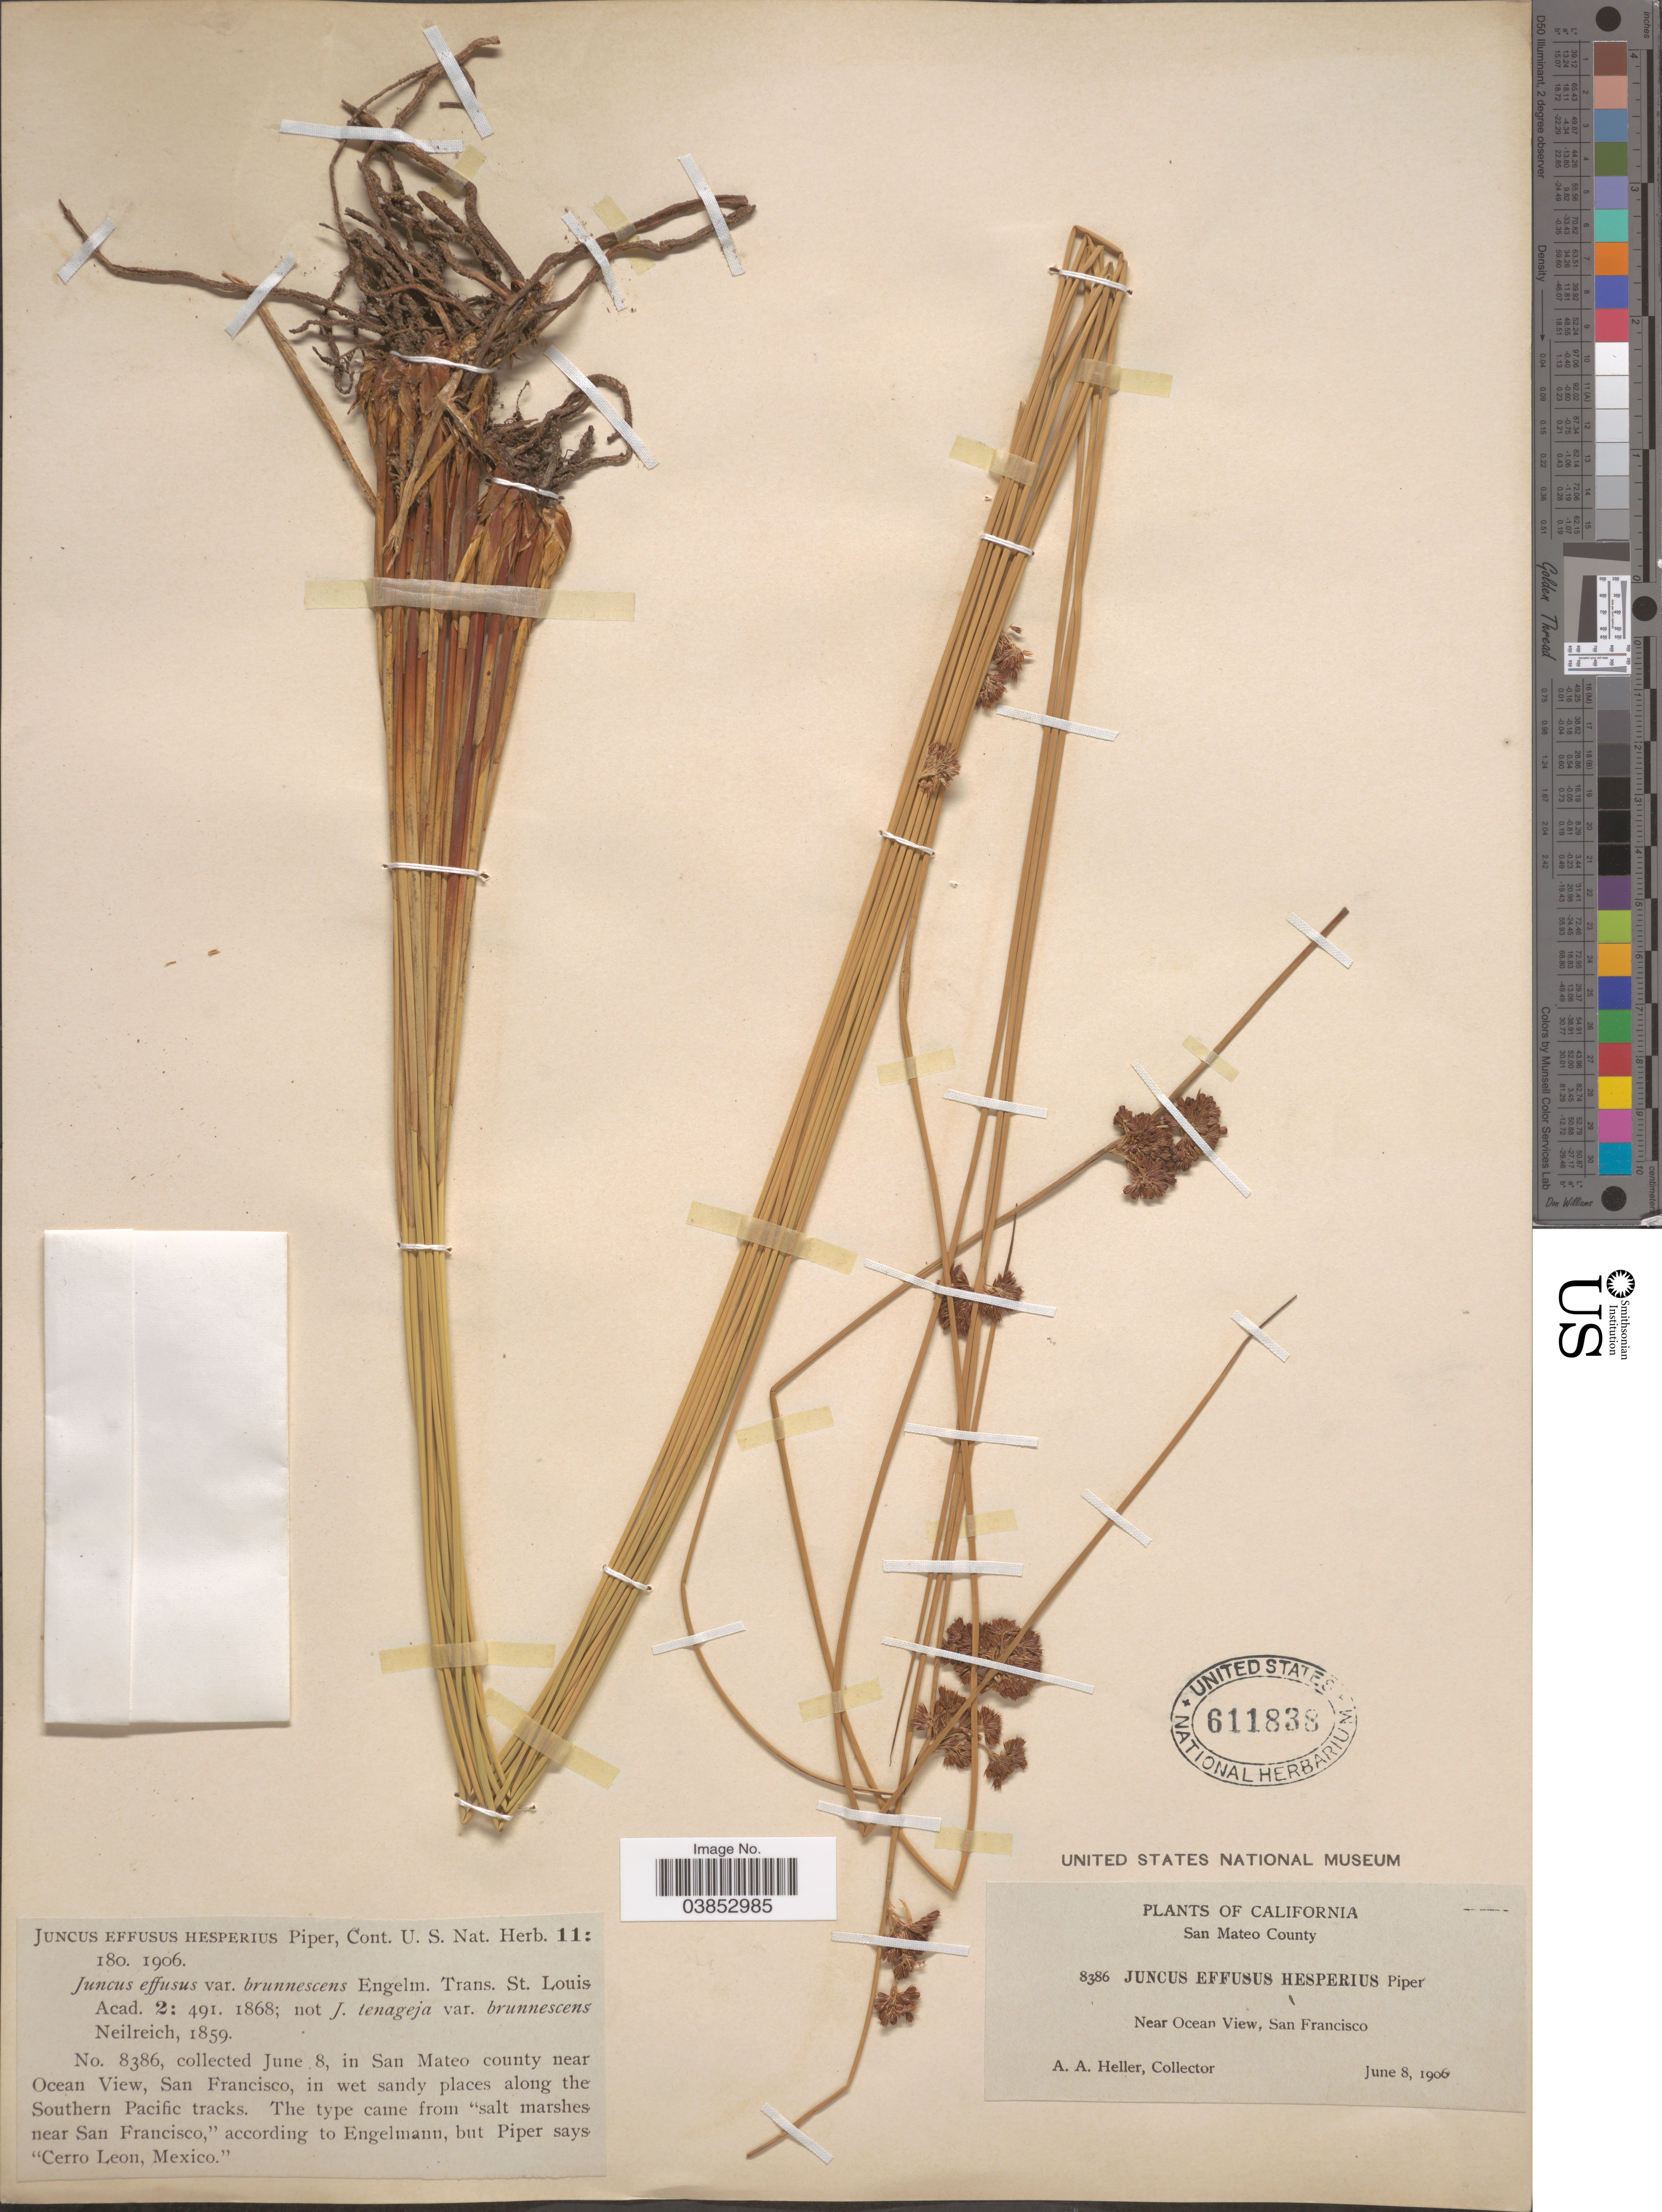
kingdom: Plantae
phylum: Tracheophyta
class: Liliopsida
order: Poales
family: Juncaceae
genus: Juncus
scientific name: Juncus effusus subsp. hesperius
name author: Piper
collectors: A. A. Heller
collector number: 7386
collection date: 1906-06-08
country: United States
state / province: California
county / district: San Mateo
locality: San Mateo County. Near Ocean View, San Francisco, in wet sandy places along the Southern Pacific tracks. The type came from "salt marshes near San Francisco".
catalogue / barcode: US 611838